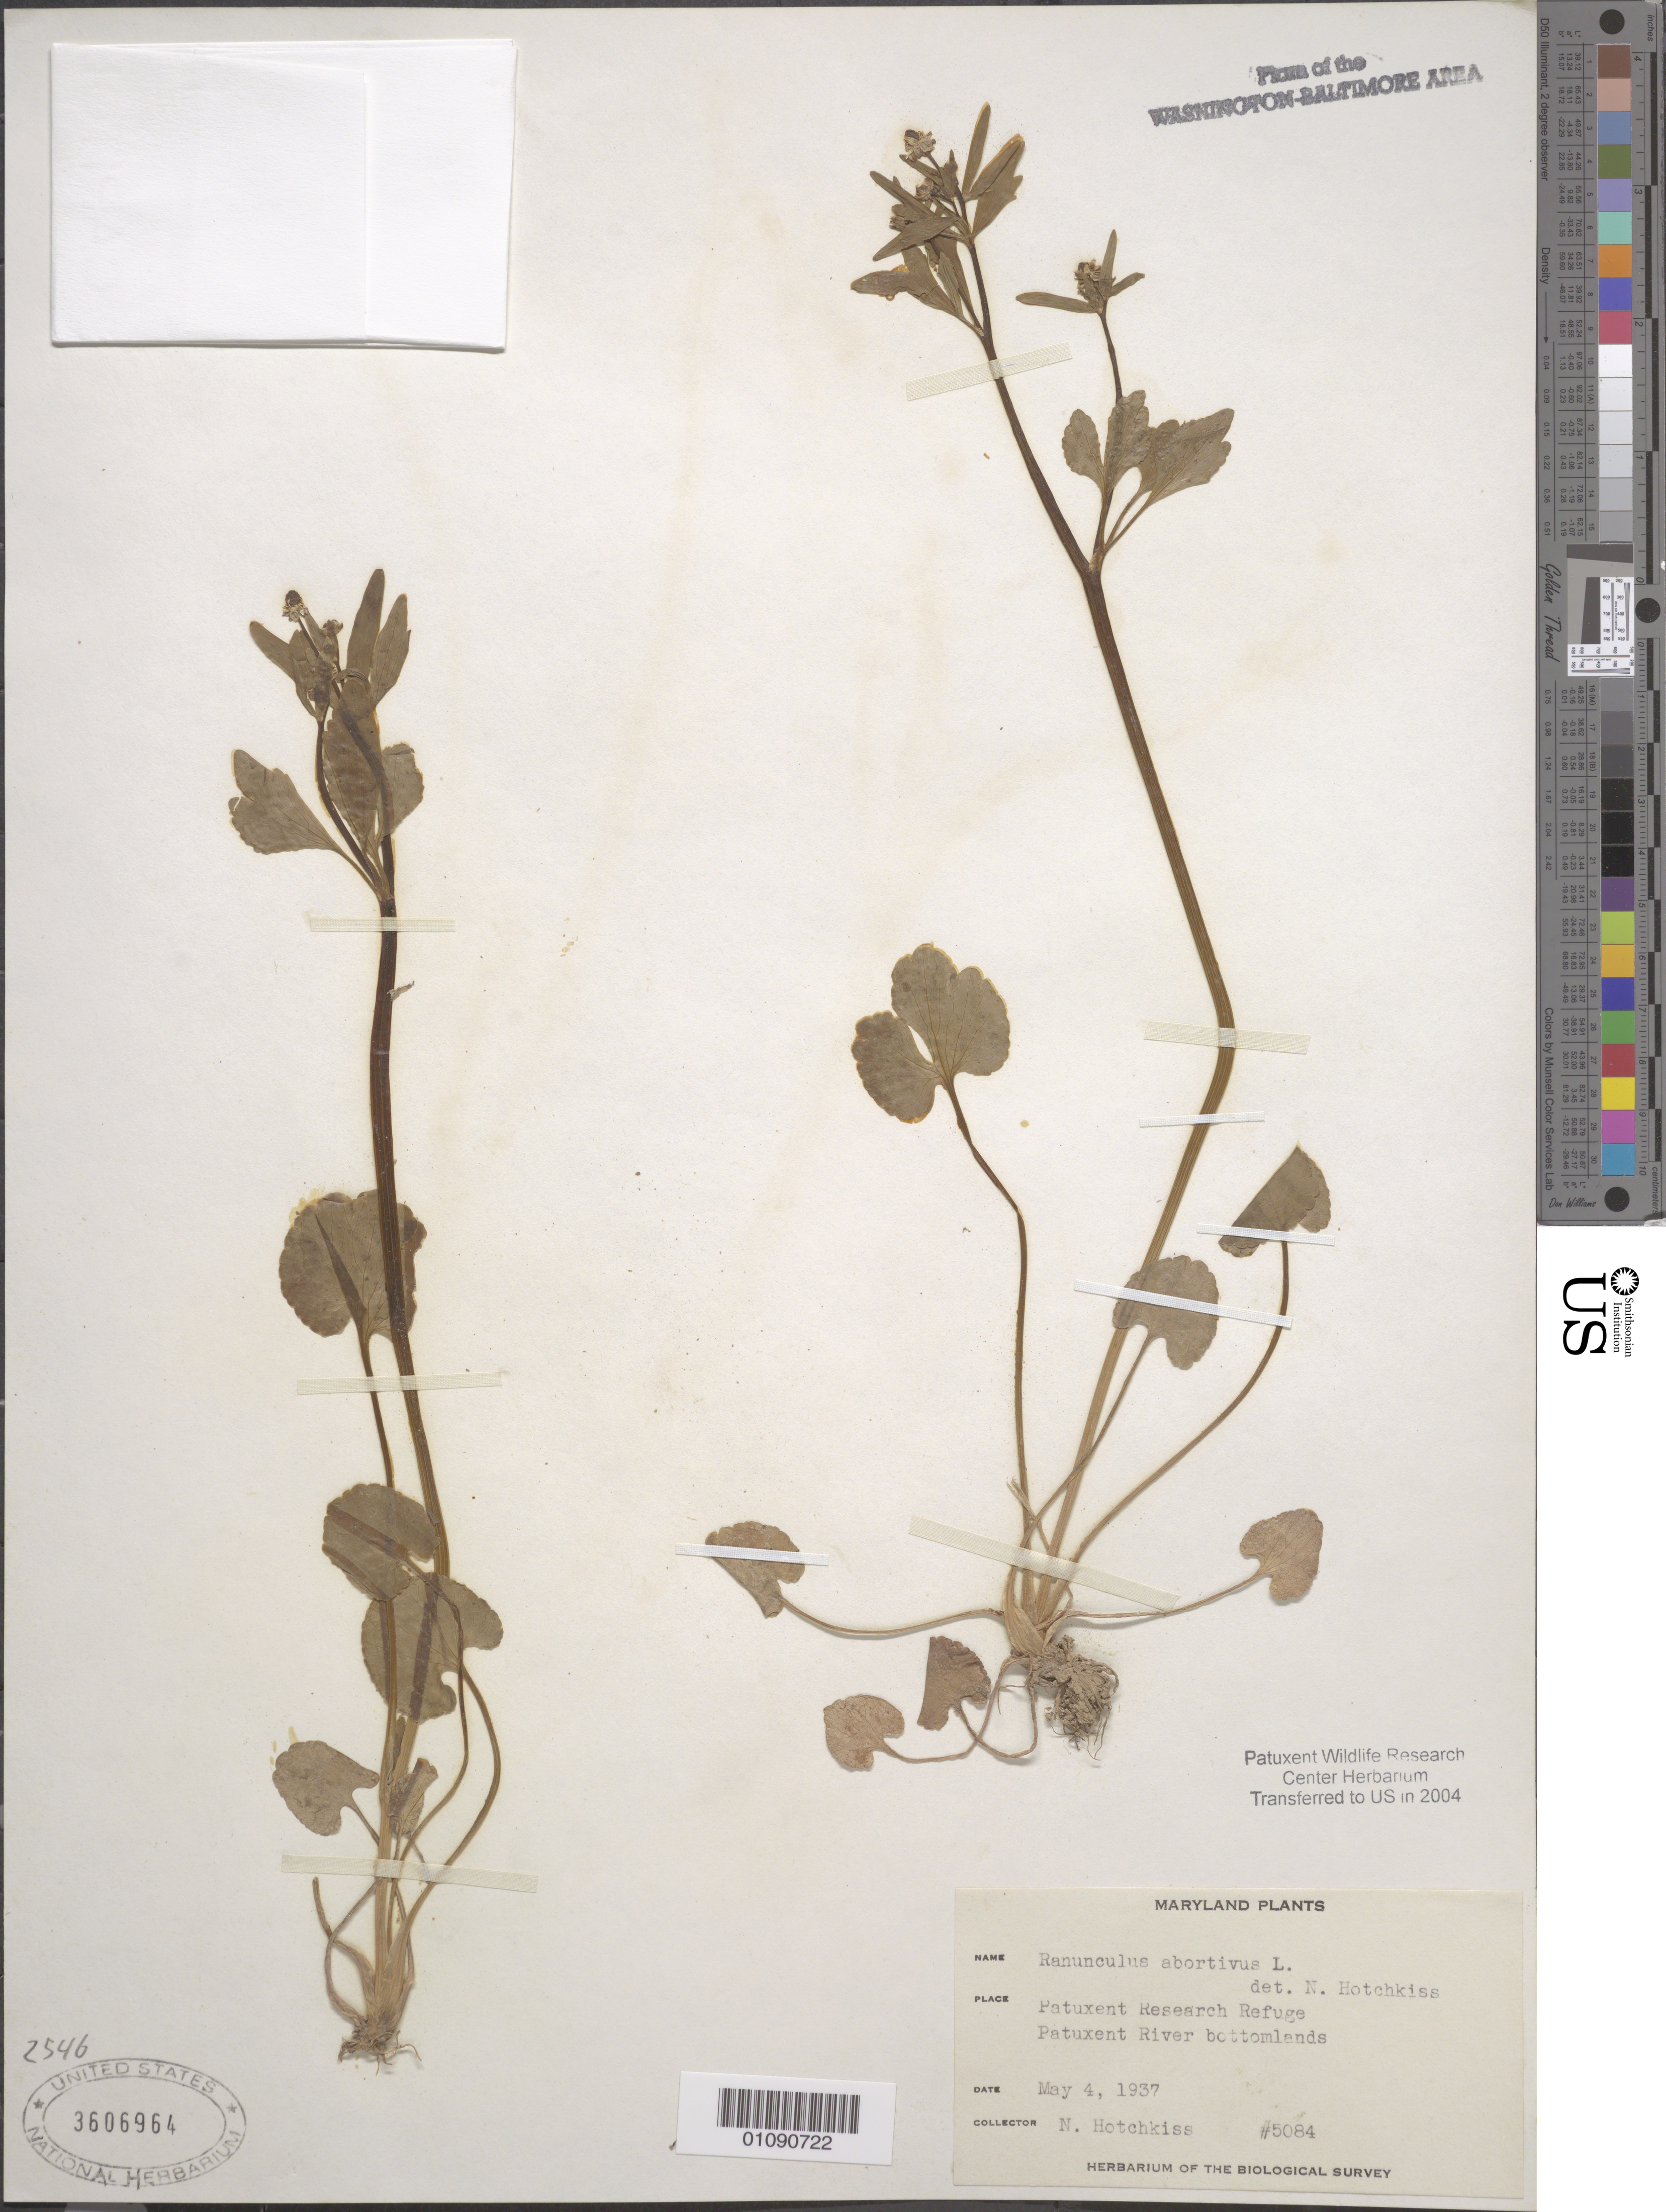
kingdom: Plantae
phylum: Tracheophyta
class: Magnoliopsida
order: Ranunculales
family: Ranunculaceae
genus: Ranunculus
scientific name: Ranunculus abortivus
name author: L.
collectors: N. Hotchkiss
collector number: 5084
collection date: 1937-05-04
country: United States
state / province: Maryland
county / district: Prince George's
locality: Patuxent Wildlife Refuge. Patuxent River.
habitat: bottomlands.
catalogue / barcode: US 3606964